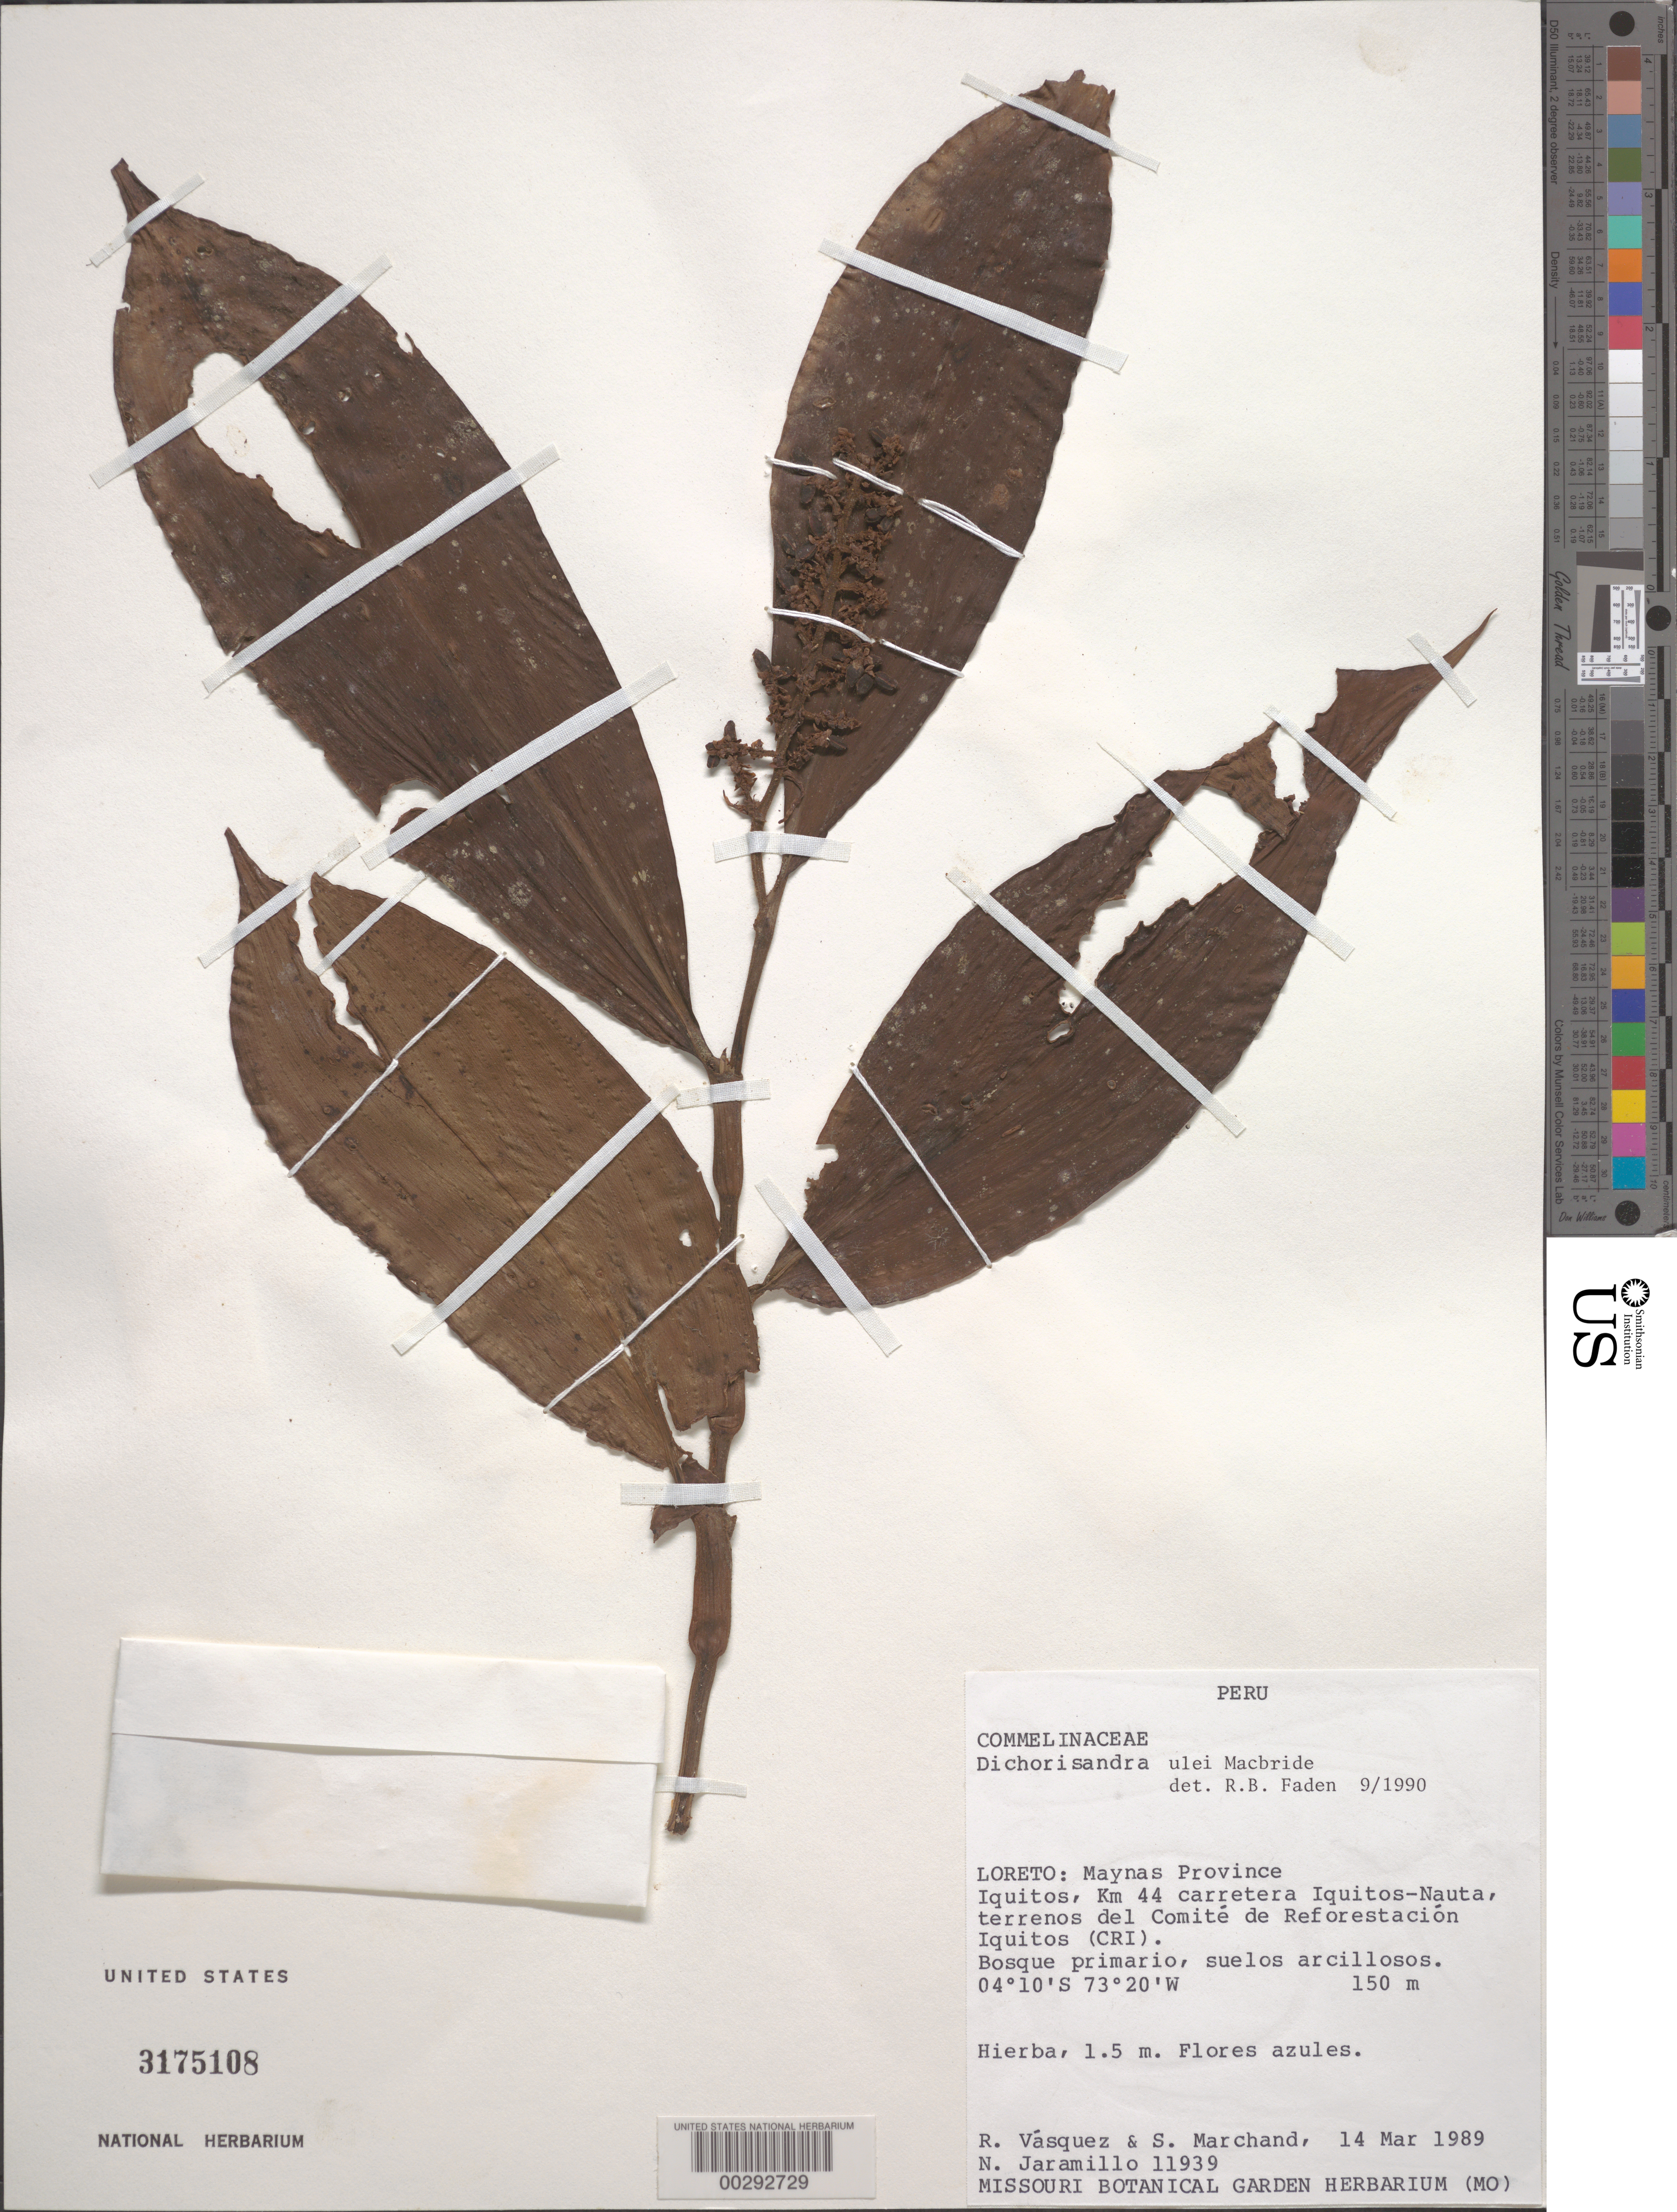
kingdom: Plantae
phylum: Tracheophyta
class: Liliopsida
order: Commelinales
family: Commelinaceae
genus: Dichorisandra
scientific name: Dichorisandra ulei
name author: J.F. Macbr.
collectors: R. Vasquez, S. Marchand & N. Jaramillo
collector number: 11939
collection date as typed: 14 Mar 1989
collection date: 1989-03-14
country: Peru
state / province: Loreto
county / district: Maynas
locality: Iquitos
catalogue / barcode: US 3175108